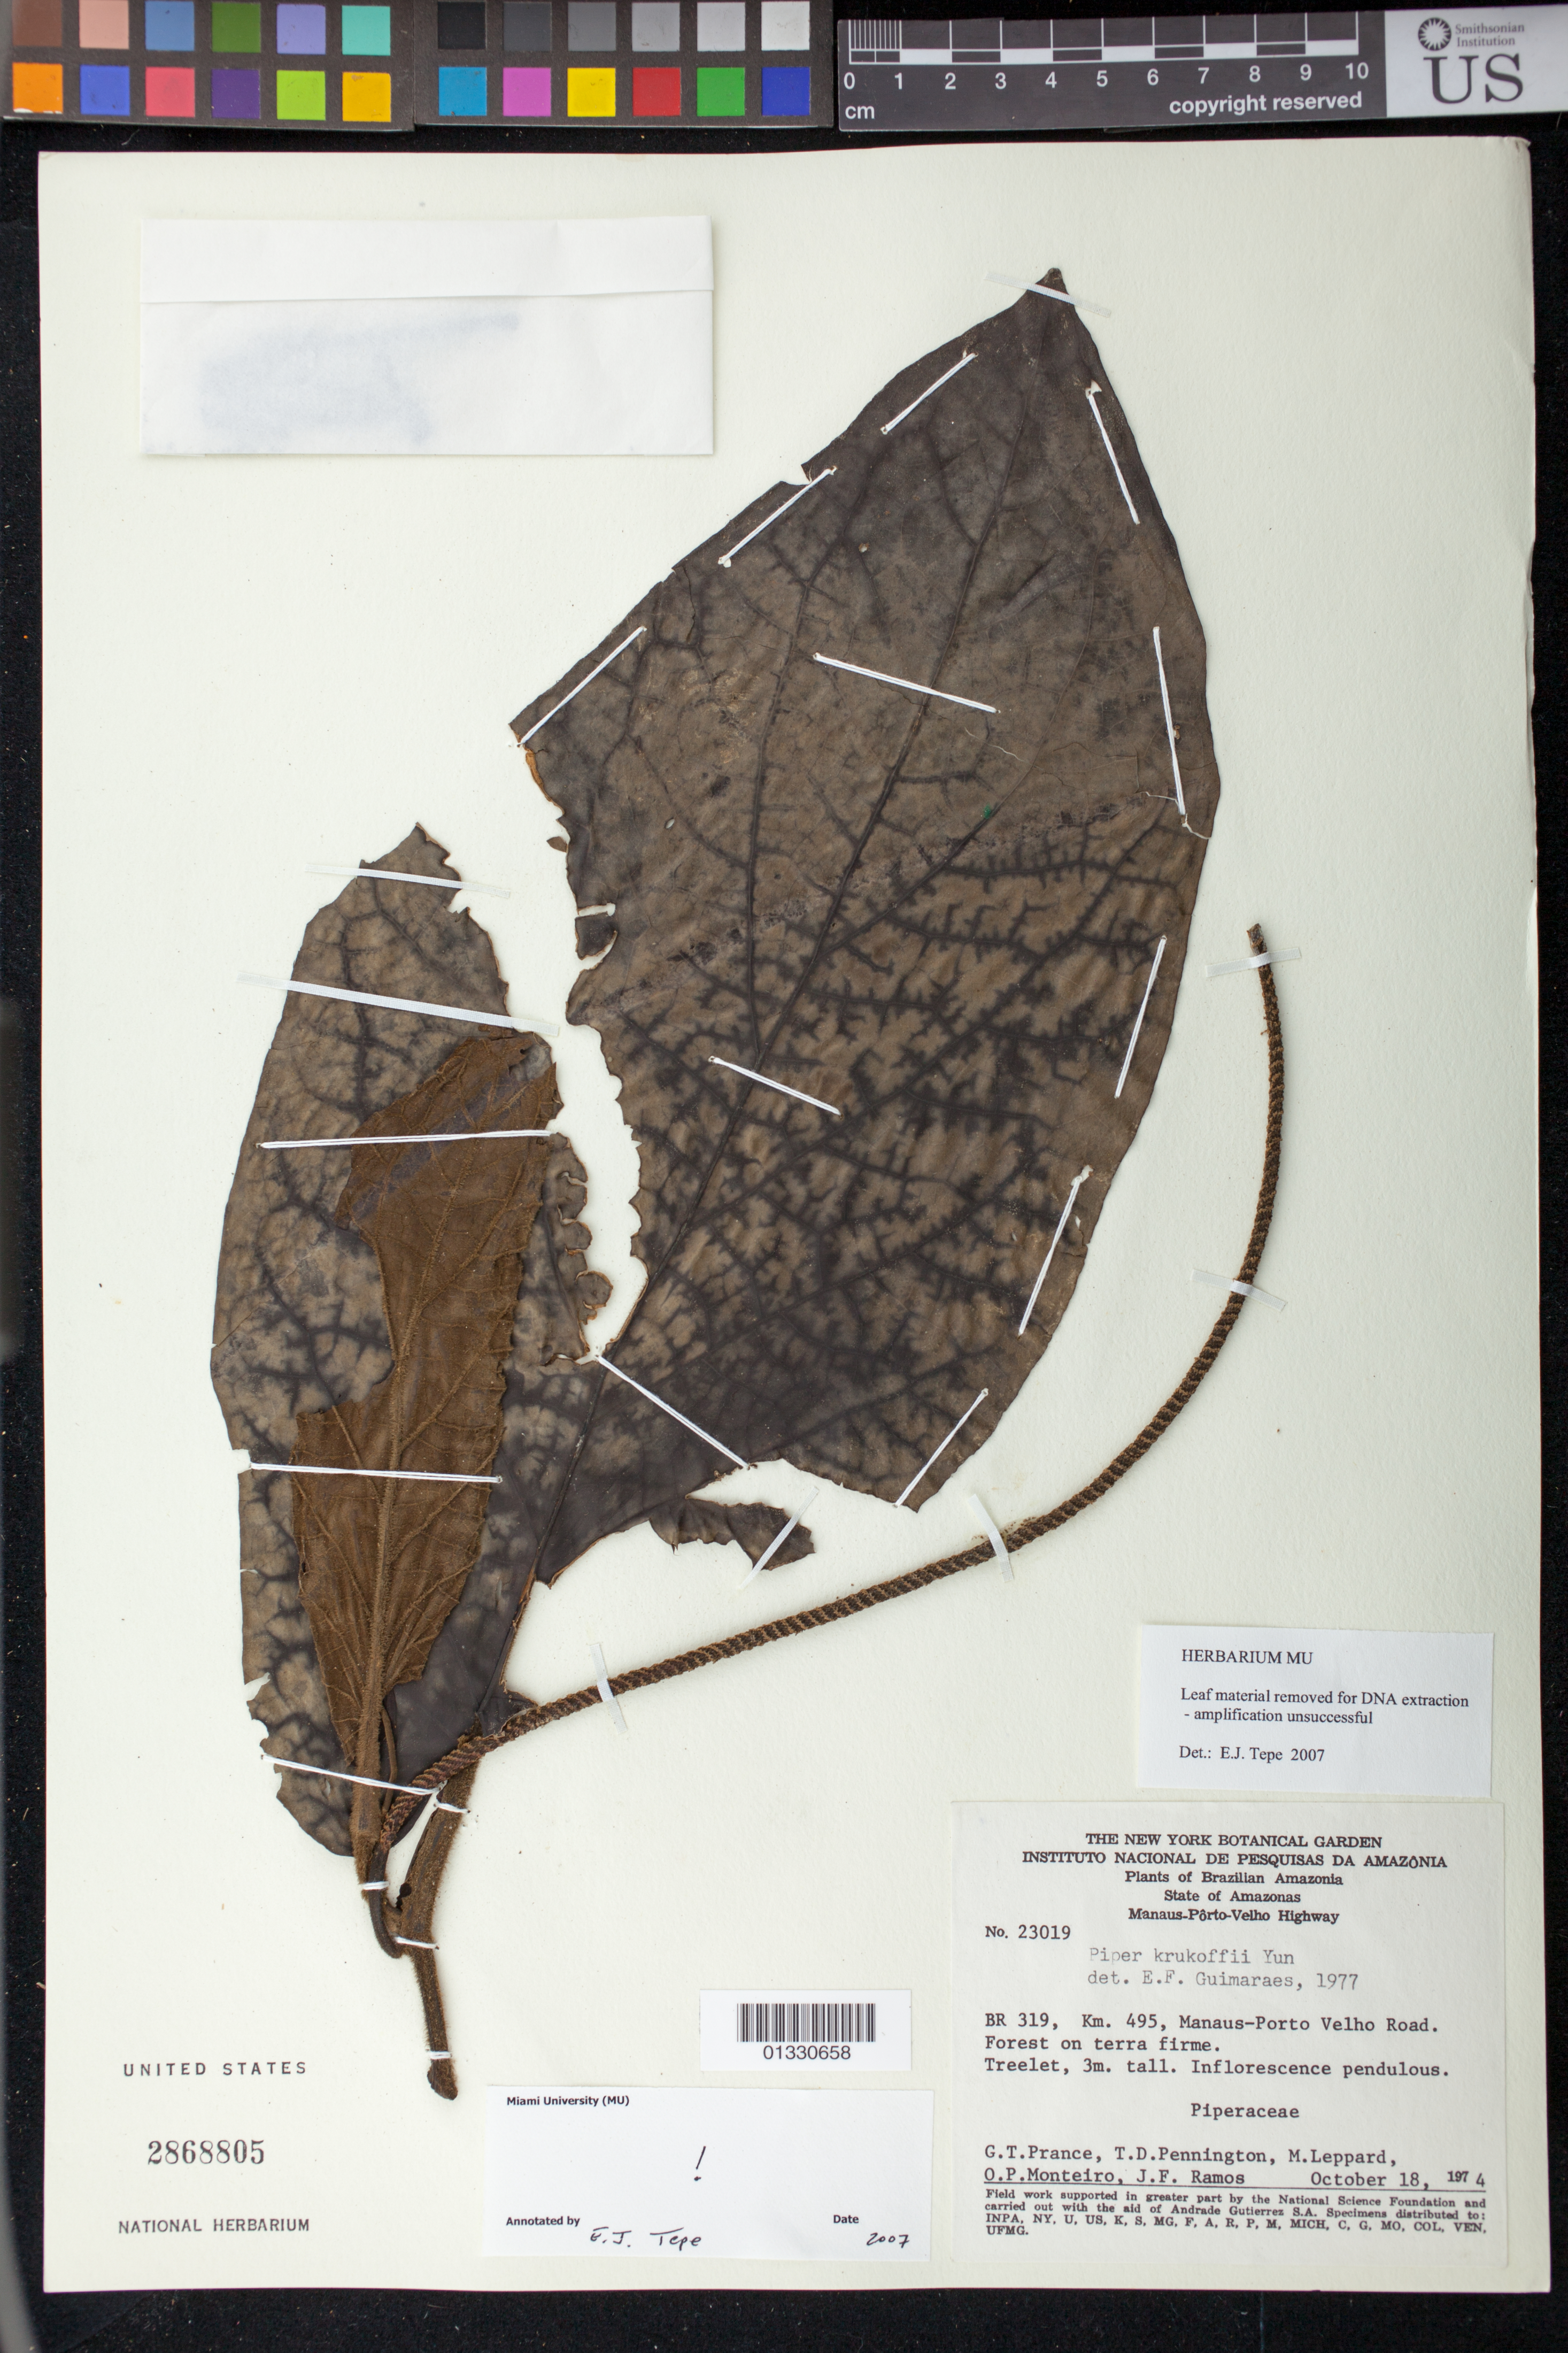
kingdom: Plantae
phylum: Tracheophyta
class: Magnoliopsida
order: Piperales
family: Piperaceae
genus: Piper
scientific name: Piper krukoffii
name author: Yunck.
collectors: G. T. Prance, T. D. Pennington, M. Leppard, O. P. Monteiro & J. F. Ramos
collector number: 23019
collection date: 1974-10-18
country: Brazil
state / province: Amazonas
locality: BR-319, km 495, Manaus-Porto Velho road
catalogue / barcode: US 2868805